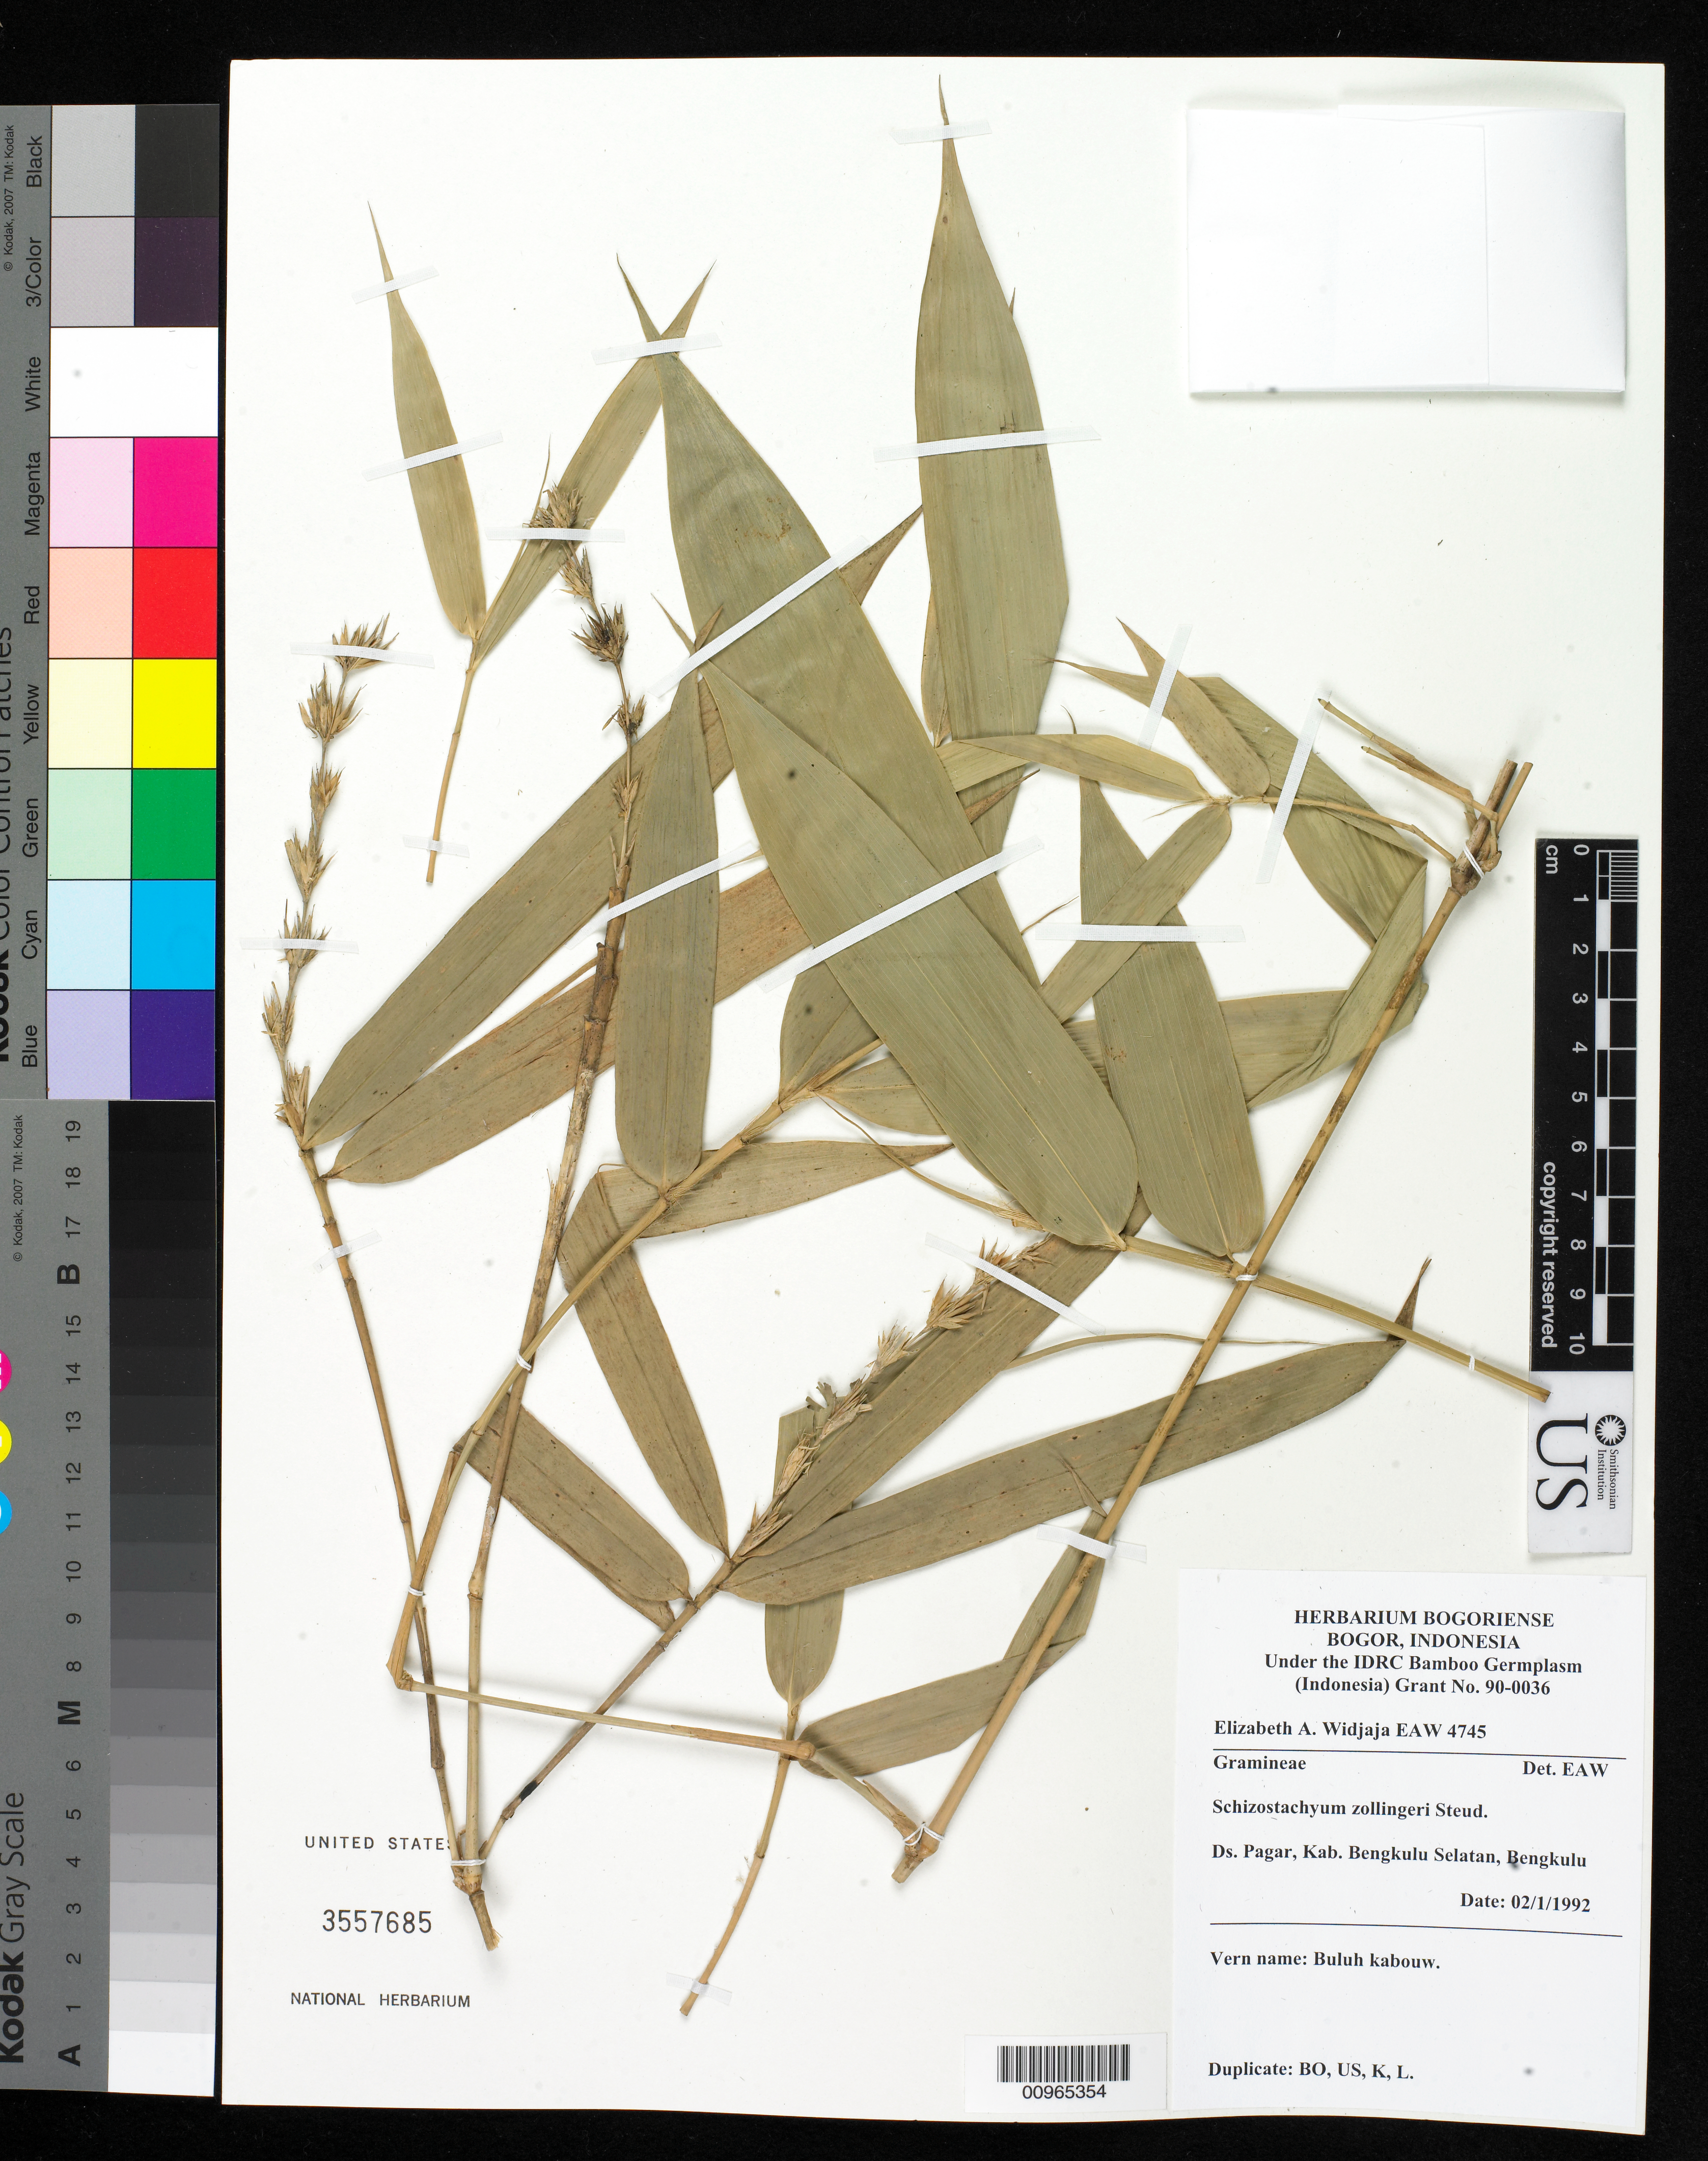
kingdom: Plantae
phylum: Tracheophyta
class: Liliopsida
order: Poales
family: Poaceae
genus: Schizostachyum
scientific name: Schizostachyum zollingeri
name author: Steud.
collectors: E. A. Widjaja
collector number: EAW 4745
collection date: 1992-01-02 or 1992-02-01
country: Indonesia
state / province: Sumatra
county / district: Bengkulu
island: Sumatra I.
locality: Ds. Pagar, Kab. Bengkulu Selatan, Bengkulu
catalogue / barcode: US 3557685